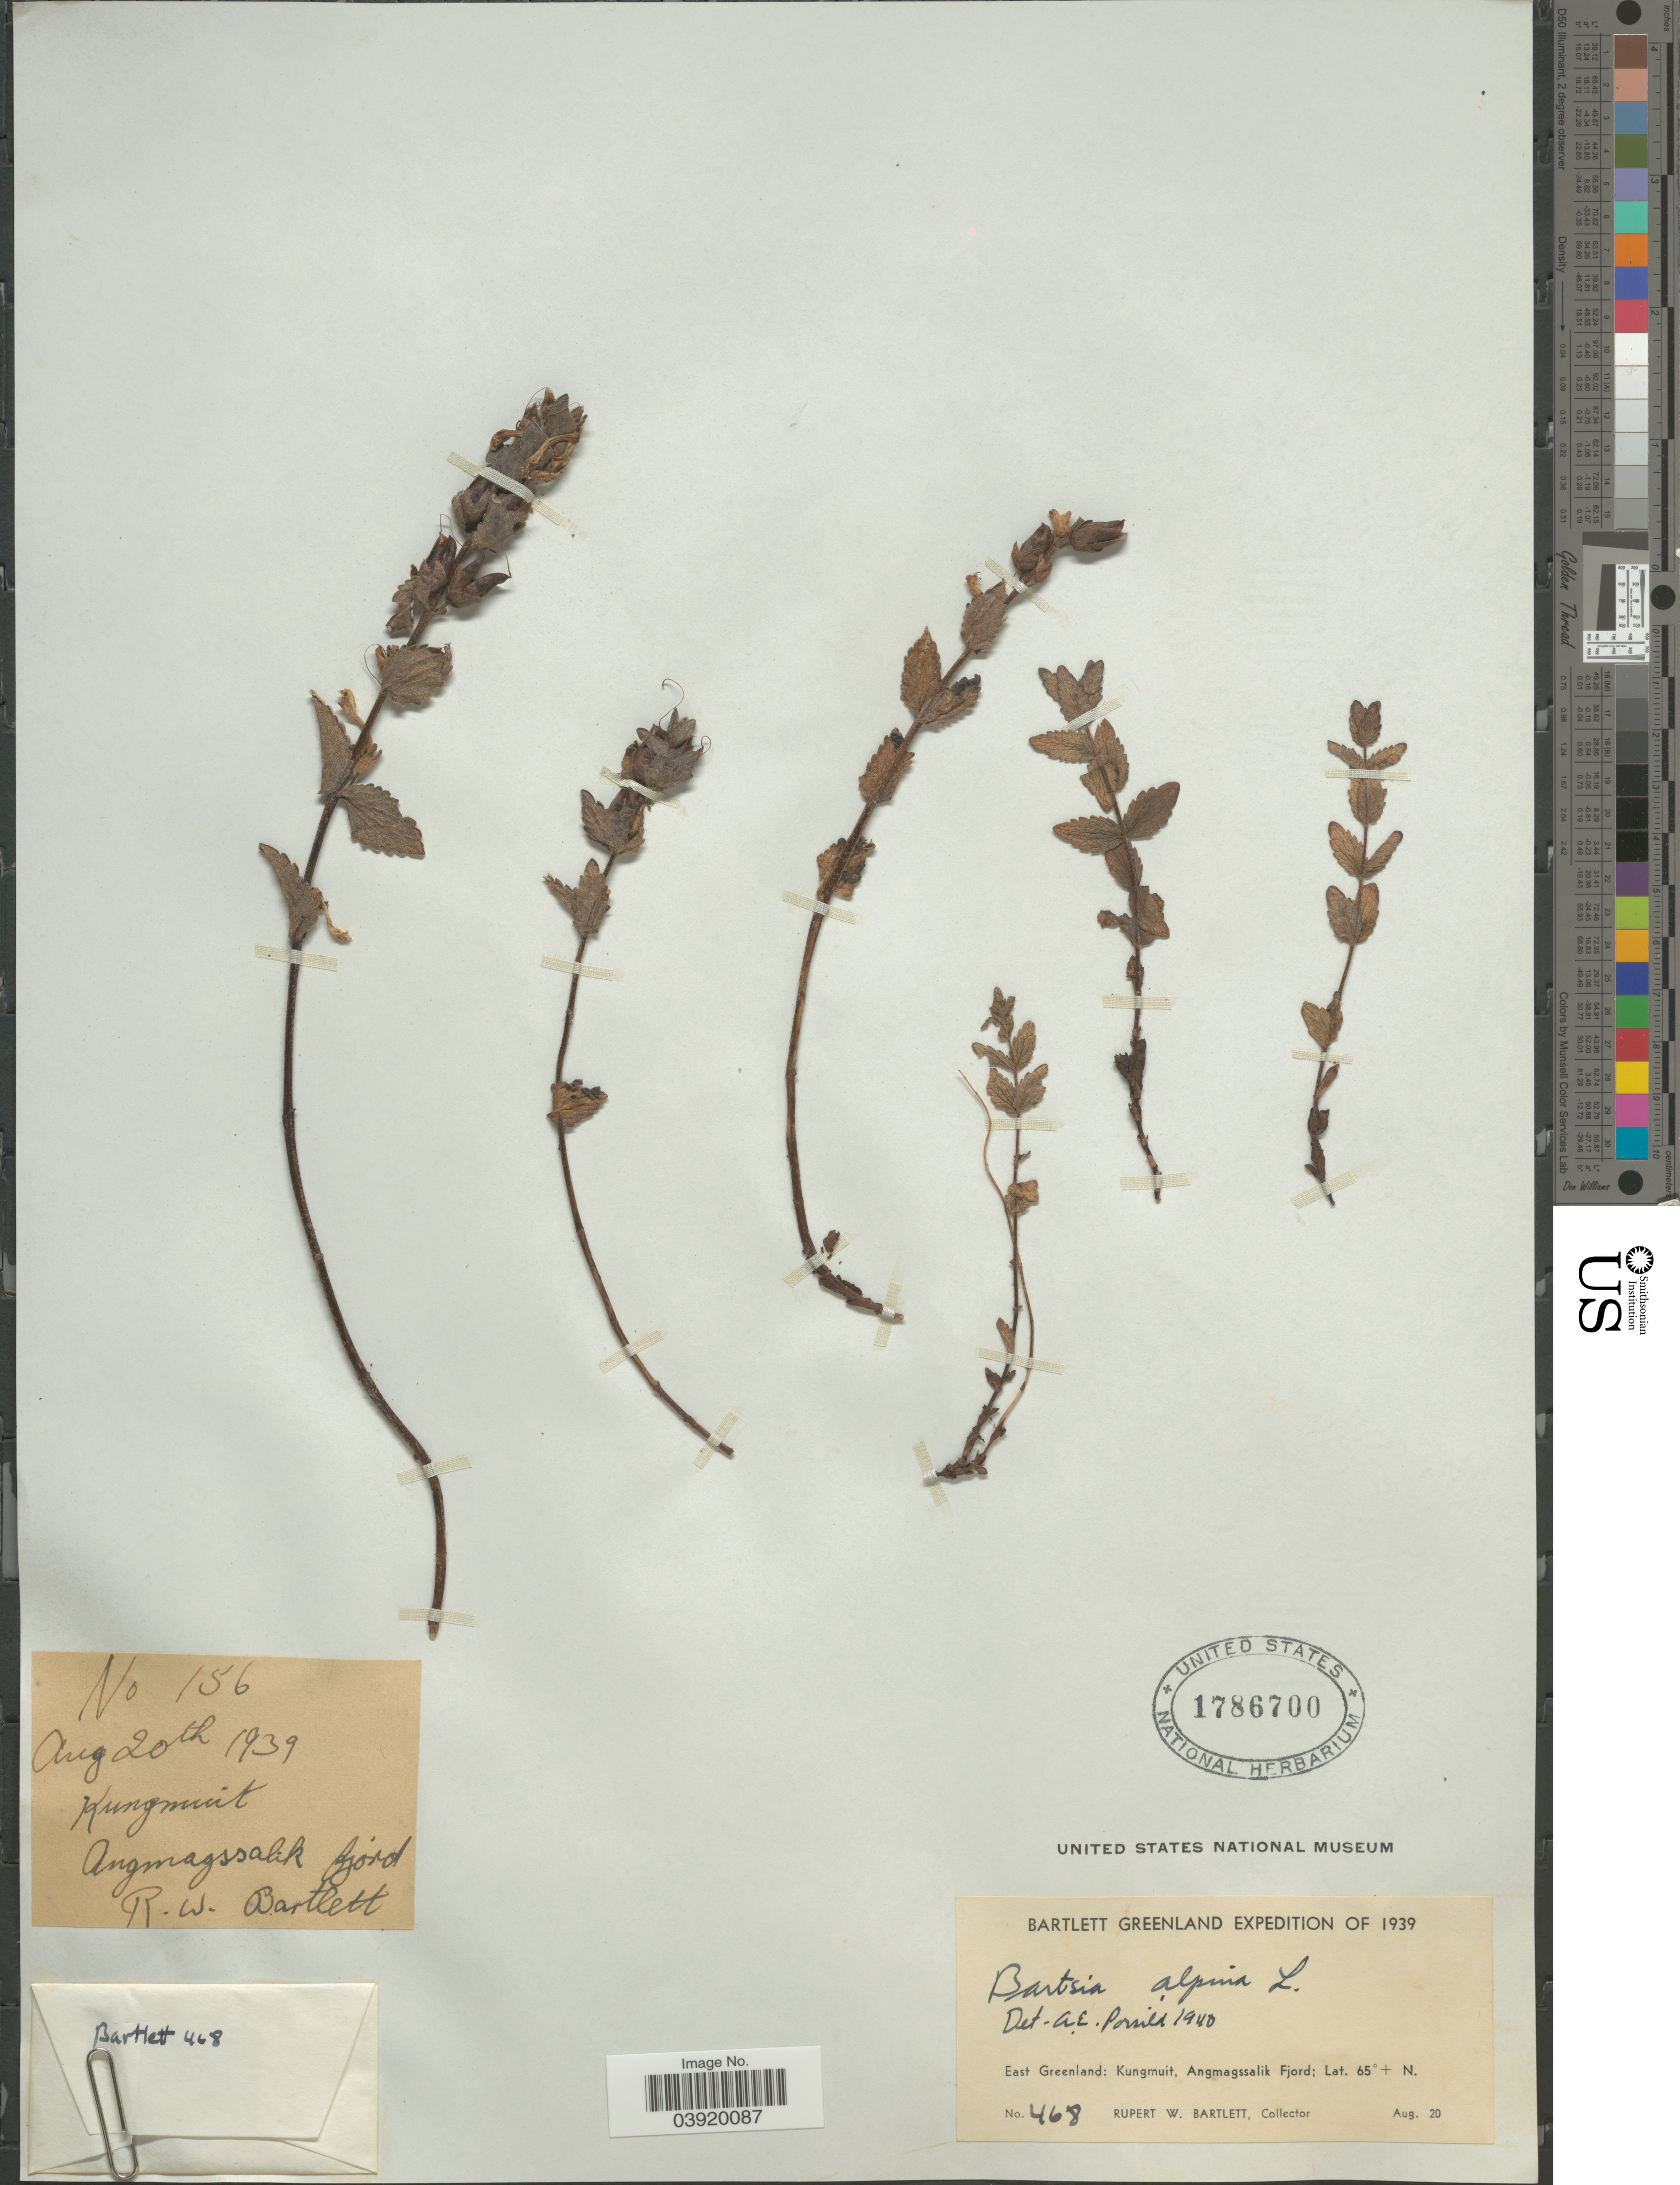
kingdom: Plantae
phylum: Tracheophyta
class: Magnoliopsida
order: Lamiales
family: Orobanchaceae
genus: Bartsia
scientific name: Bartsia alpina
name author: L.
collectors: R. W. Bartlett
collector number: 468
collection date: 1939-08-20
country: Greenland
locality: East Greenland: Kungmuit, Angmagssalik Fjord.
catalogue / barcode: US 1786700